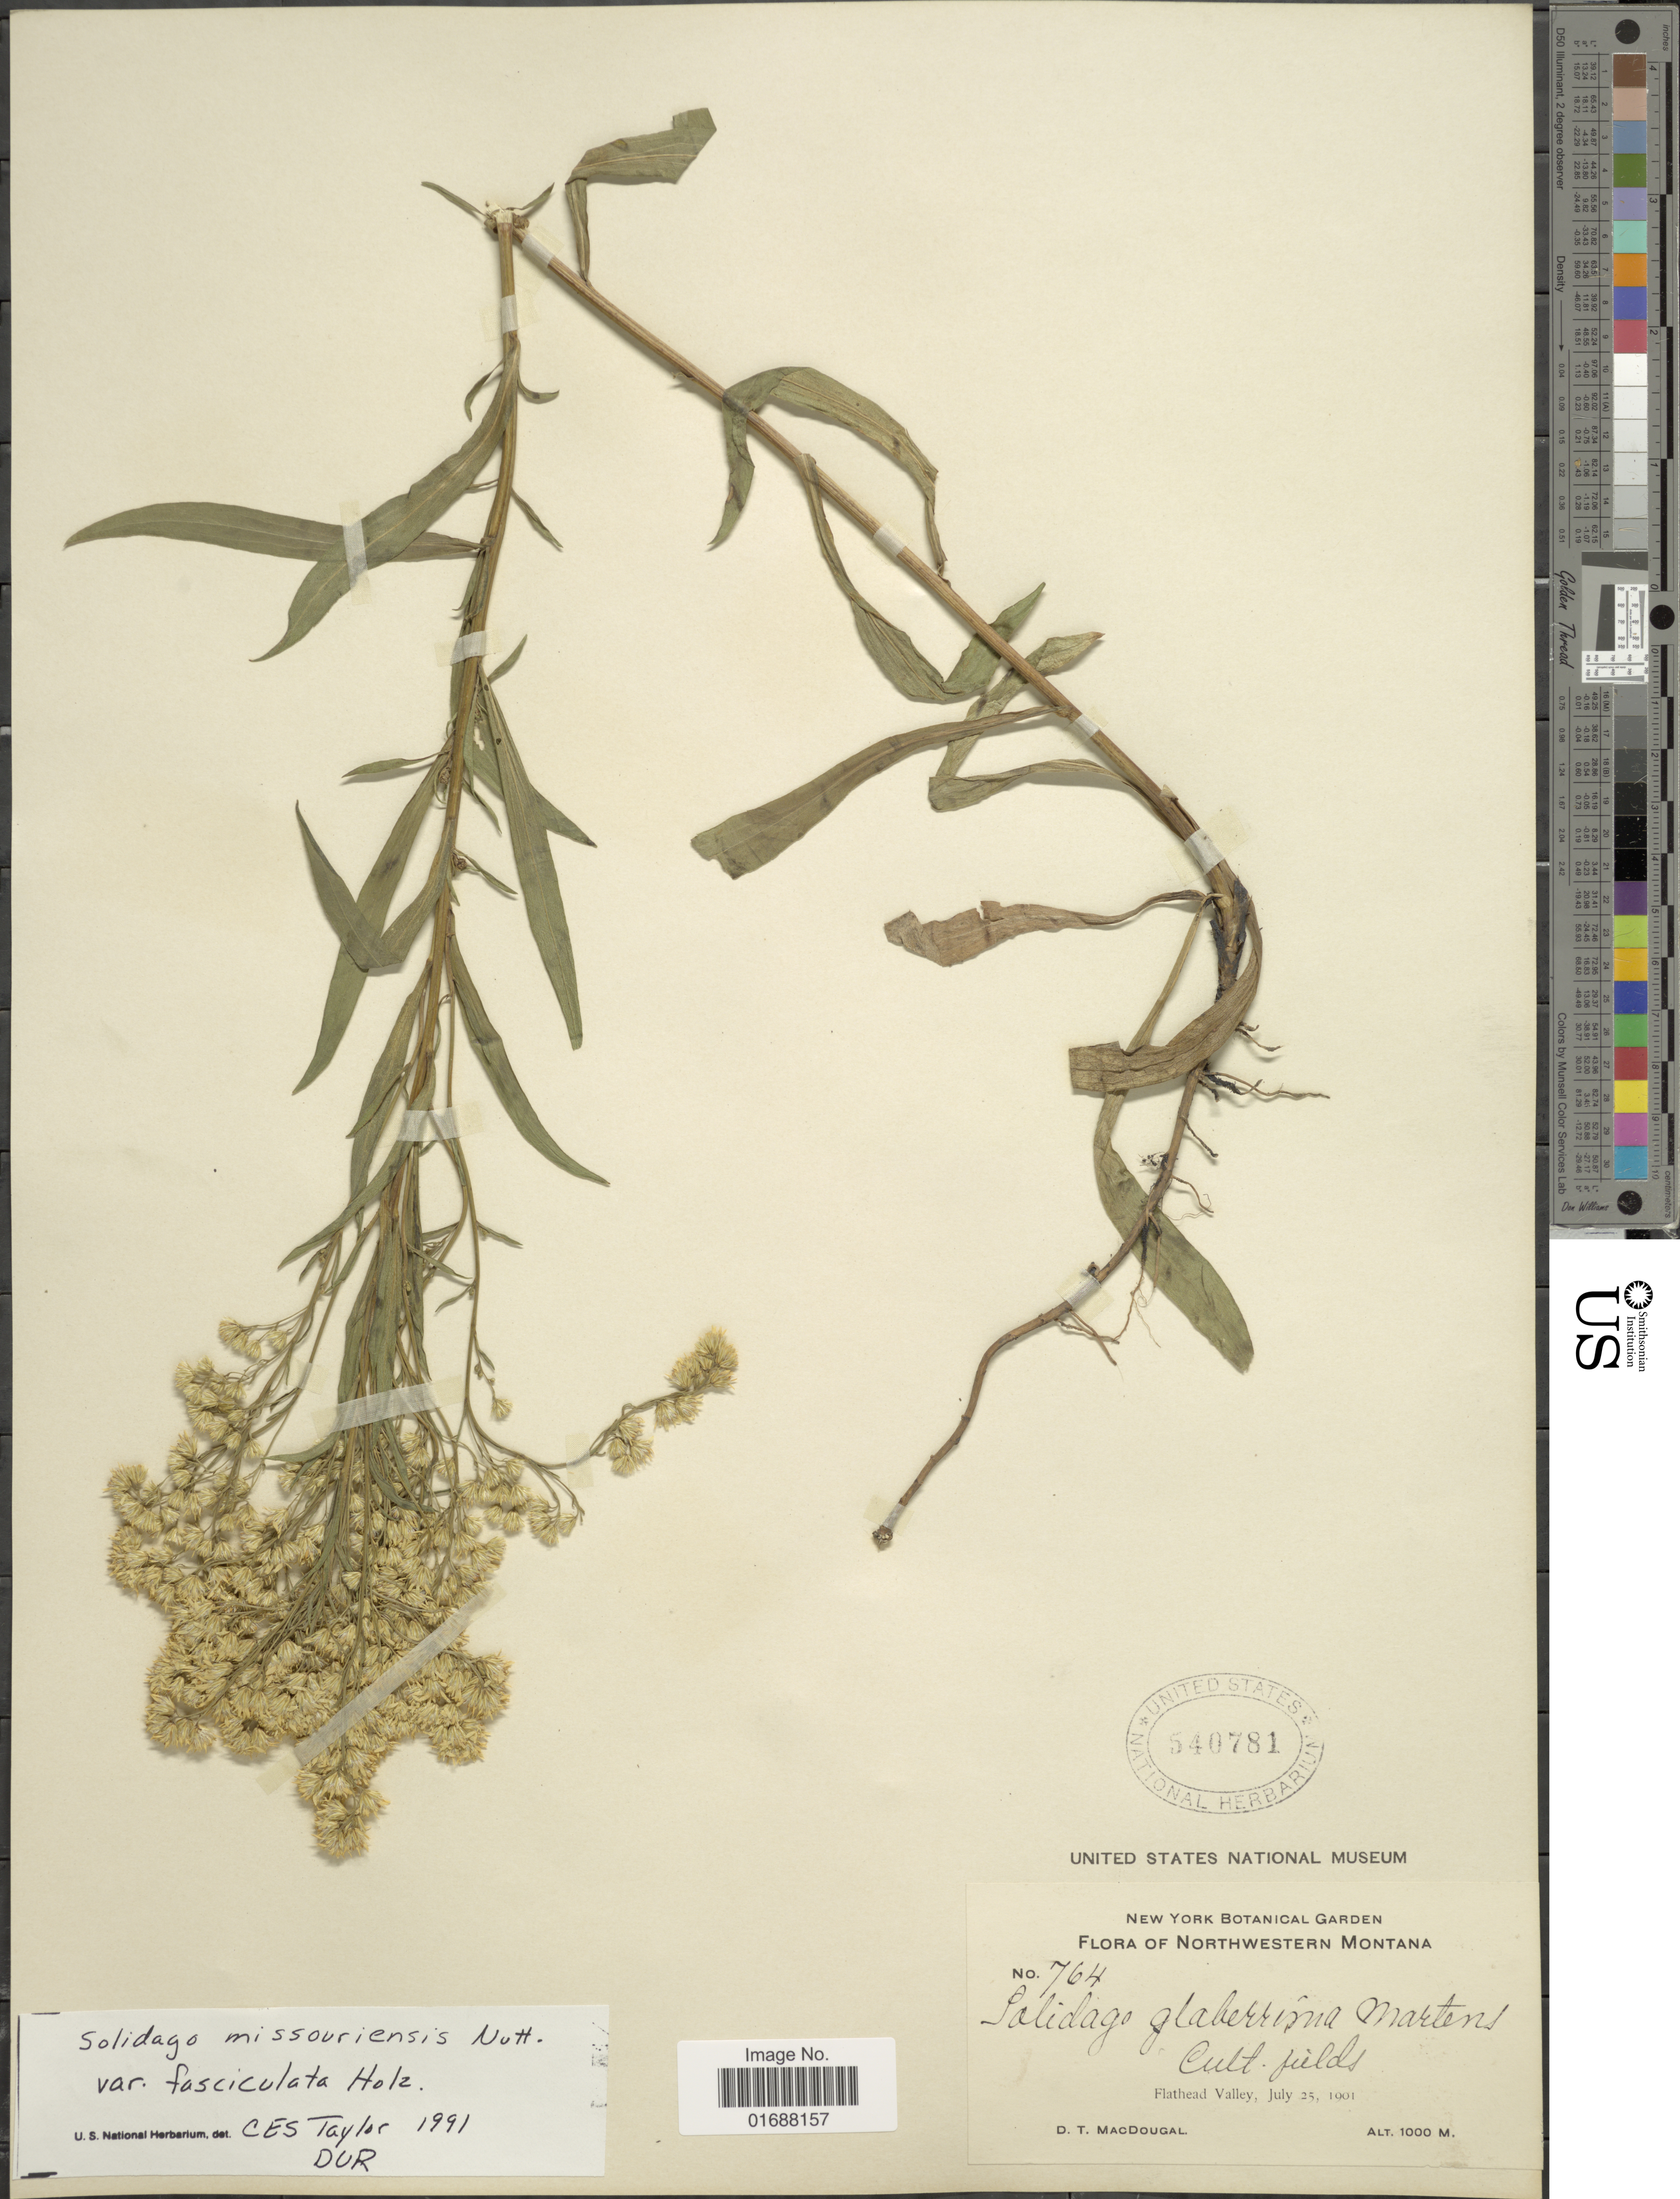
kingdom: Plantae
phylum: Tracheophyta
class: Magnoliopsida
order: Asterales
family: Asteraceae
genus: Solidago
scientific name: Solidago missouriensis var. fasciculata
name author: Holz.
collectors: D. T. MacDougal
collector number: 764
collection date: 1901-07-25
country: United States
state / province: Montana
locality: Northwestern Montana, Cult Fields. Flathead Valley.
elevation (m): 1000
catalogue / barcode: US 540781